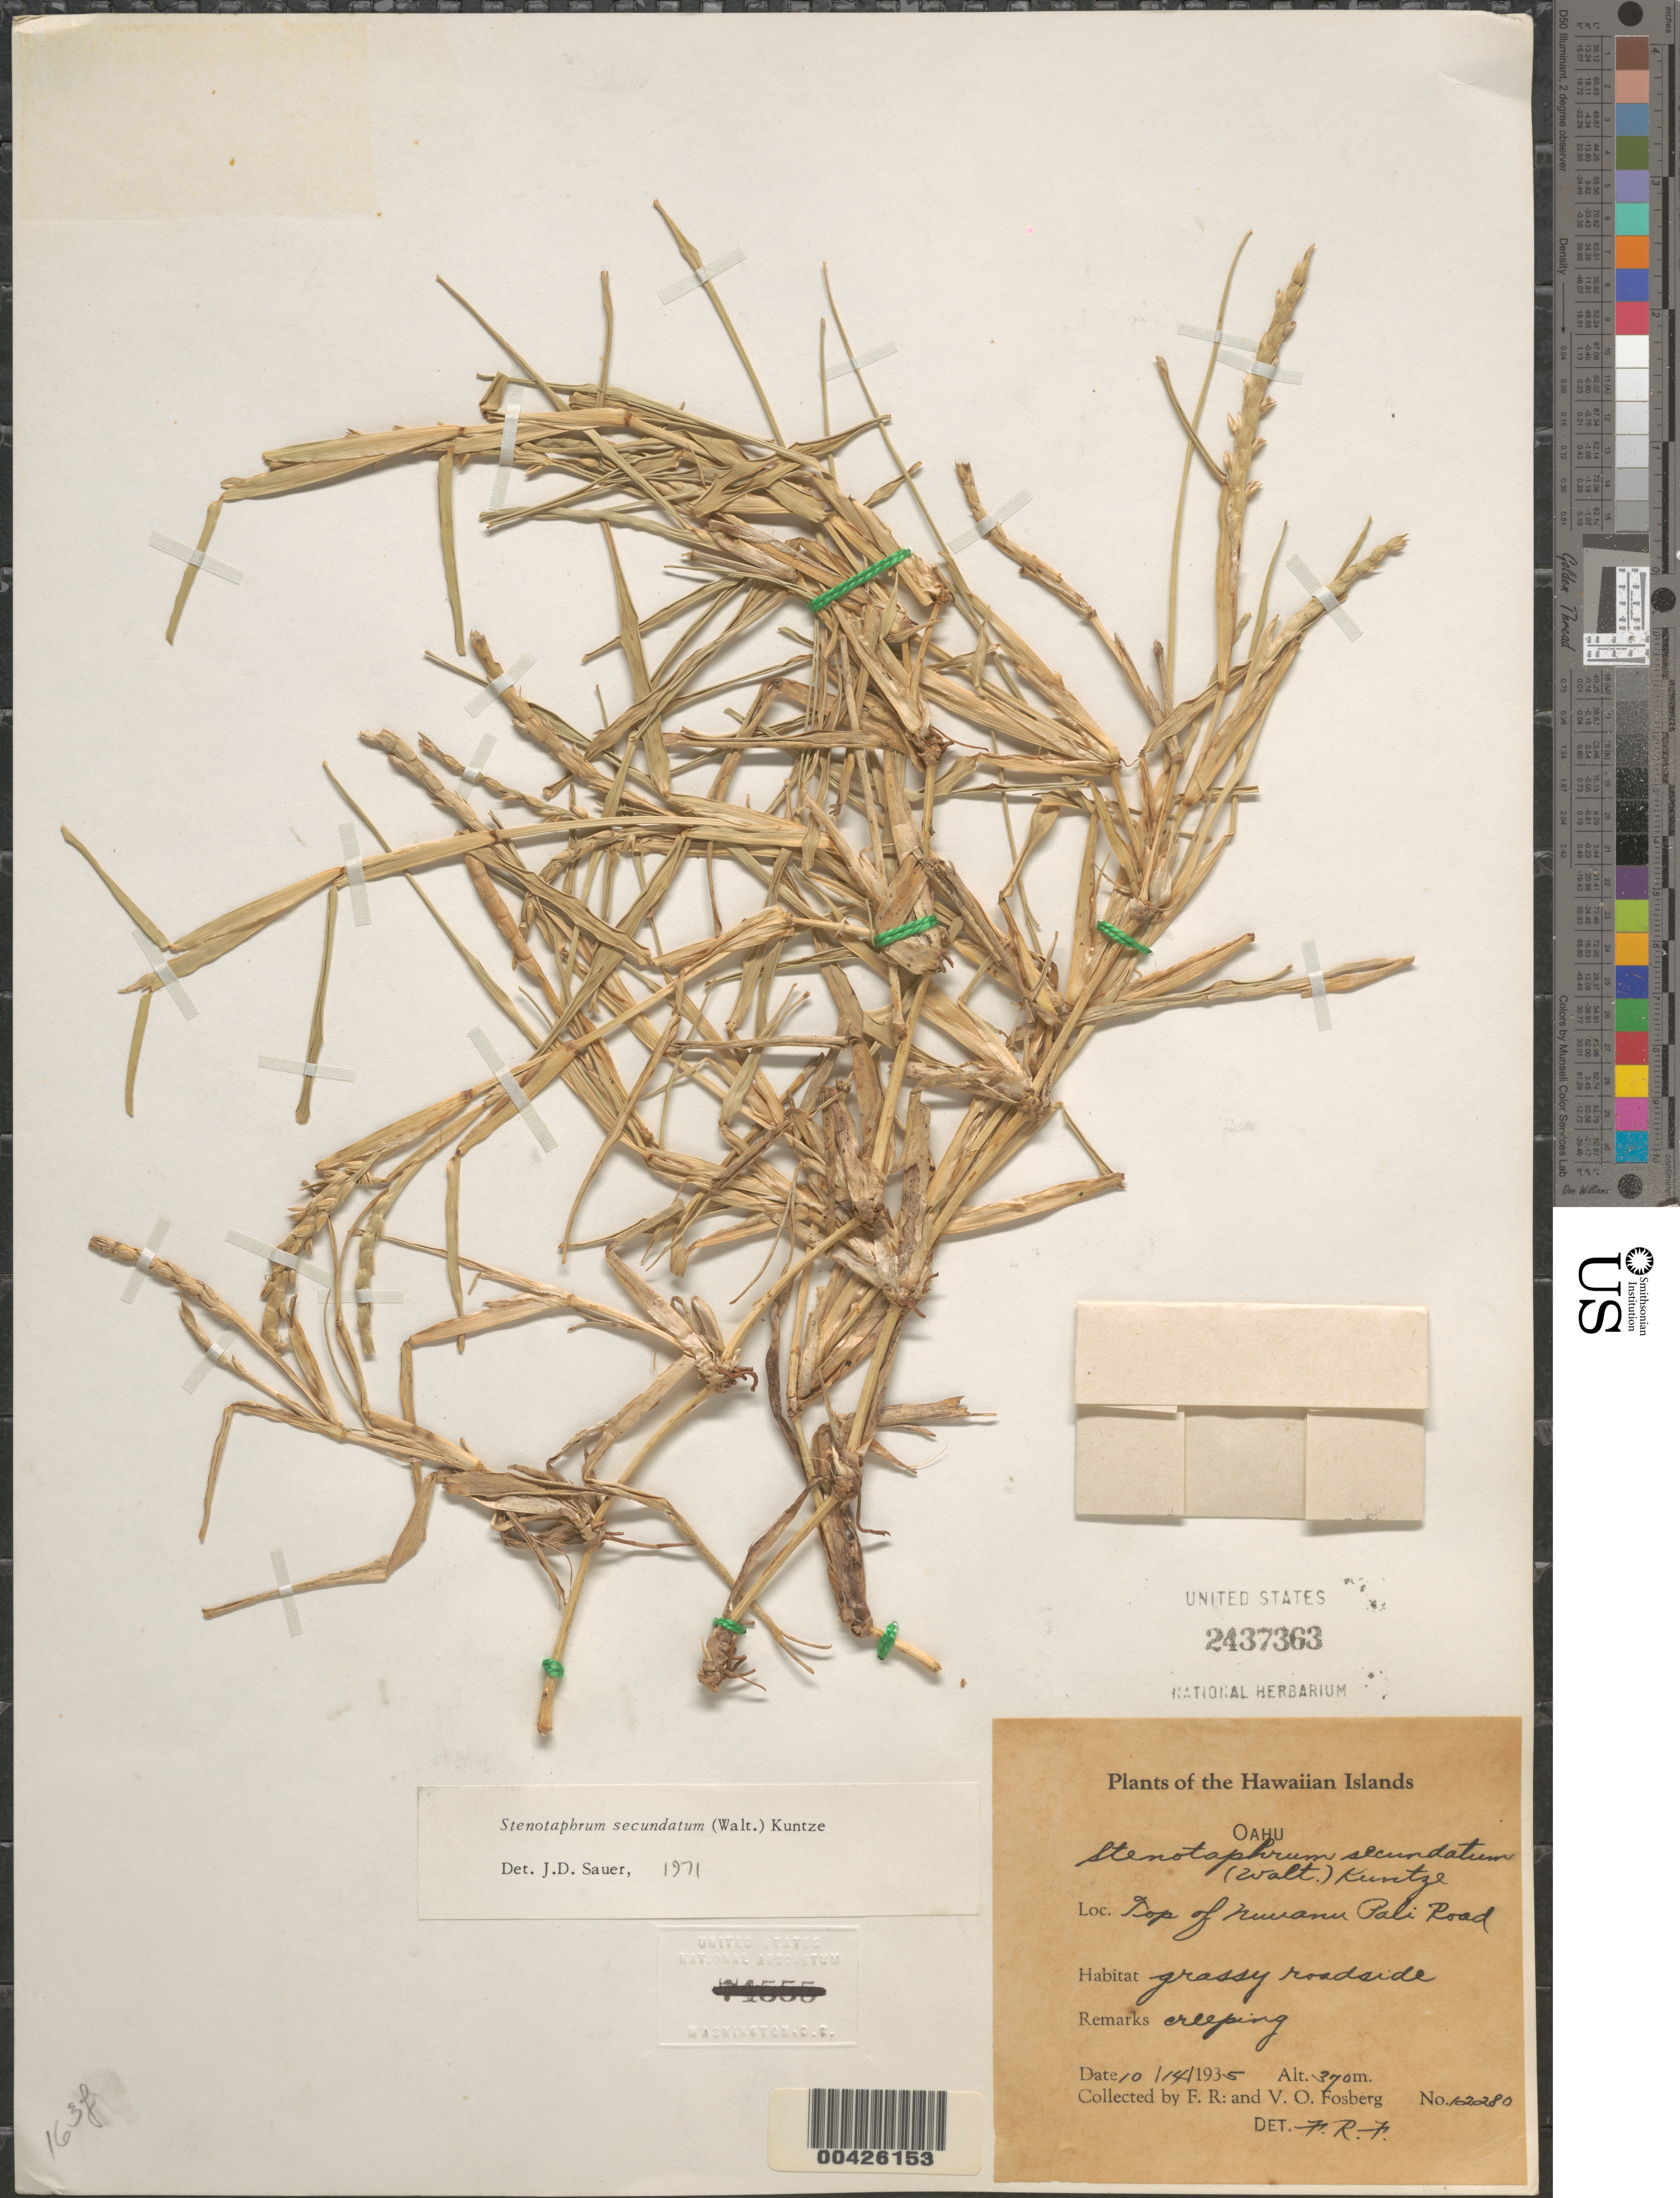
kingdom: Plantae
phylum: Tracheophyta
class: Liliopsida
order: Poales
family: Poaceae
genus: Stenotaphrum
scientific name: Stenotaphrum secundatum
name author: (Walter) Kuntze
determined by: Sauer, J. D.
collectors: F. R. Fosberg & V. O. Fosberg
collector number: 12280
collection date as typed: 14 Oct 1935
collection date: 1935-10-14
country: United States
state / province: Hawaii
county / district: Honolulu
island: Oahu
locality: Top of Nuuanu, Pali Road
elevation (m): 370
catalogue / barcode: US 2437363